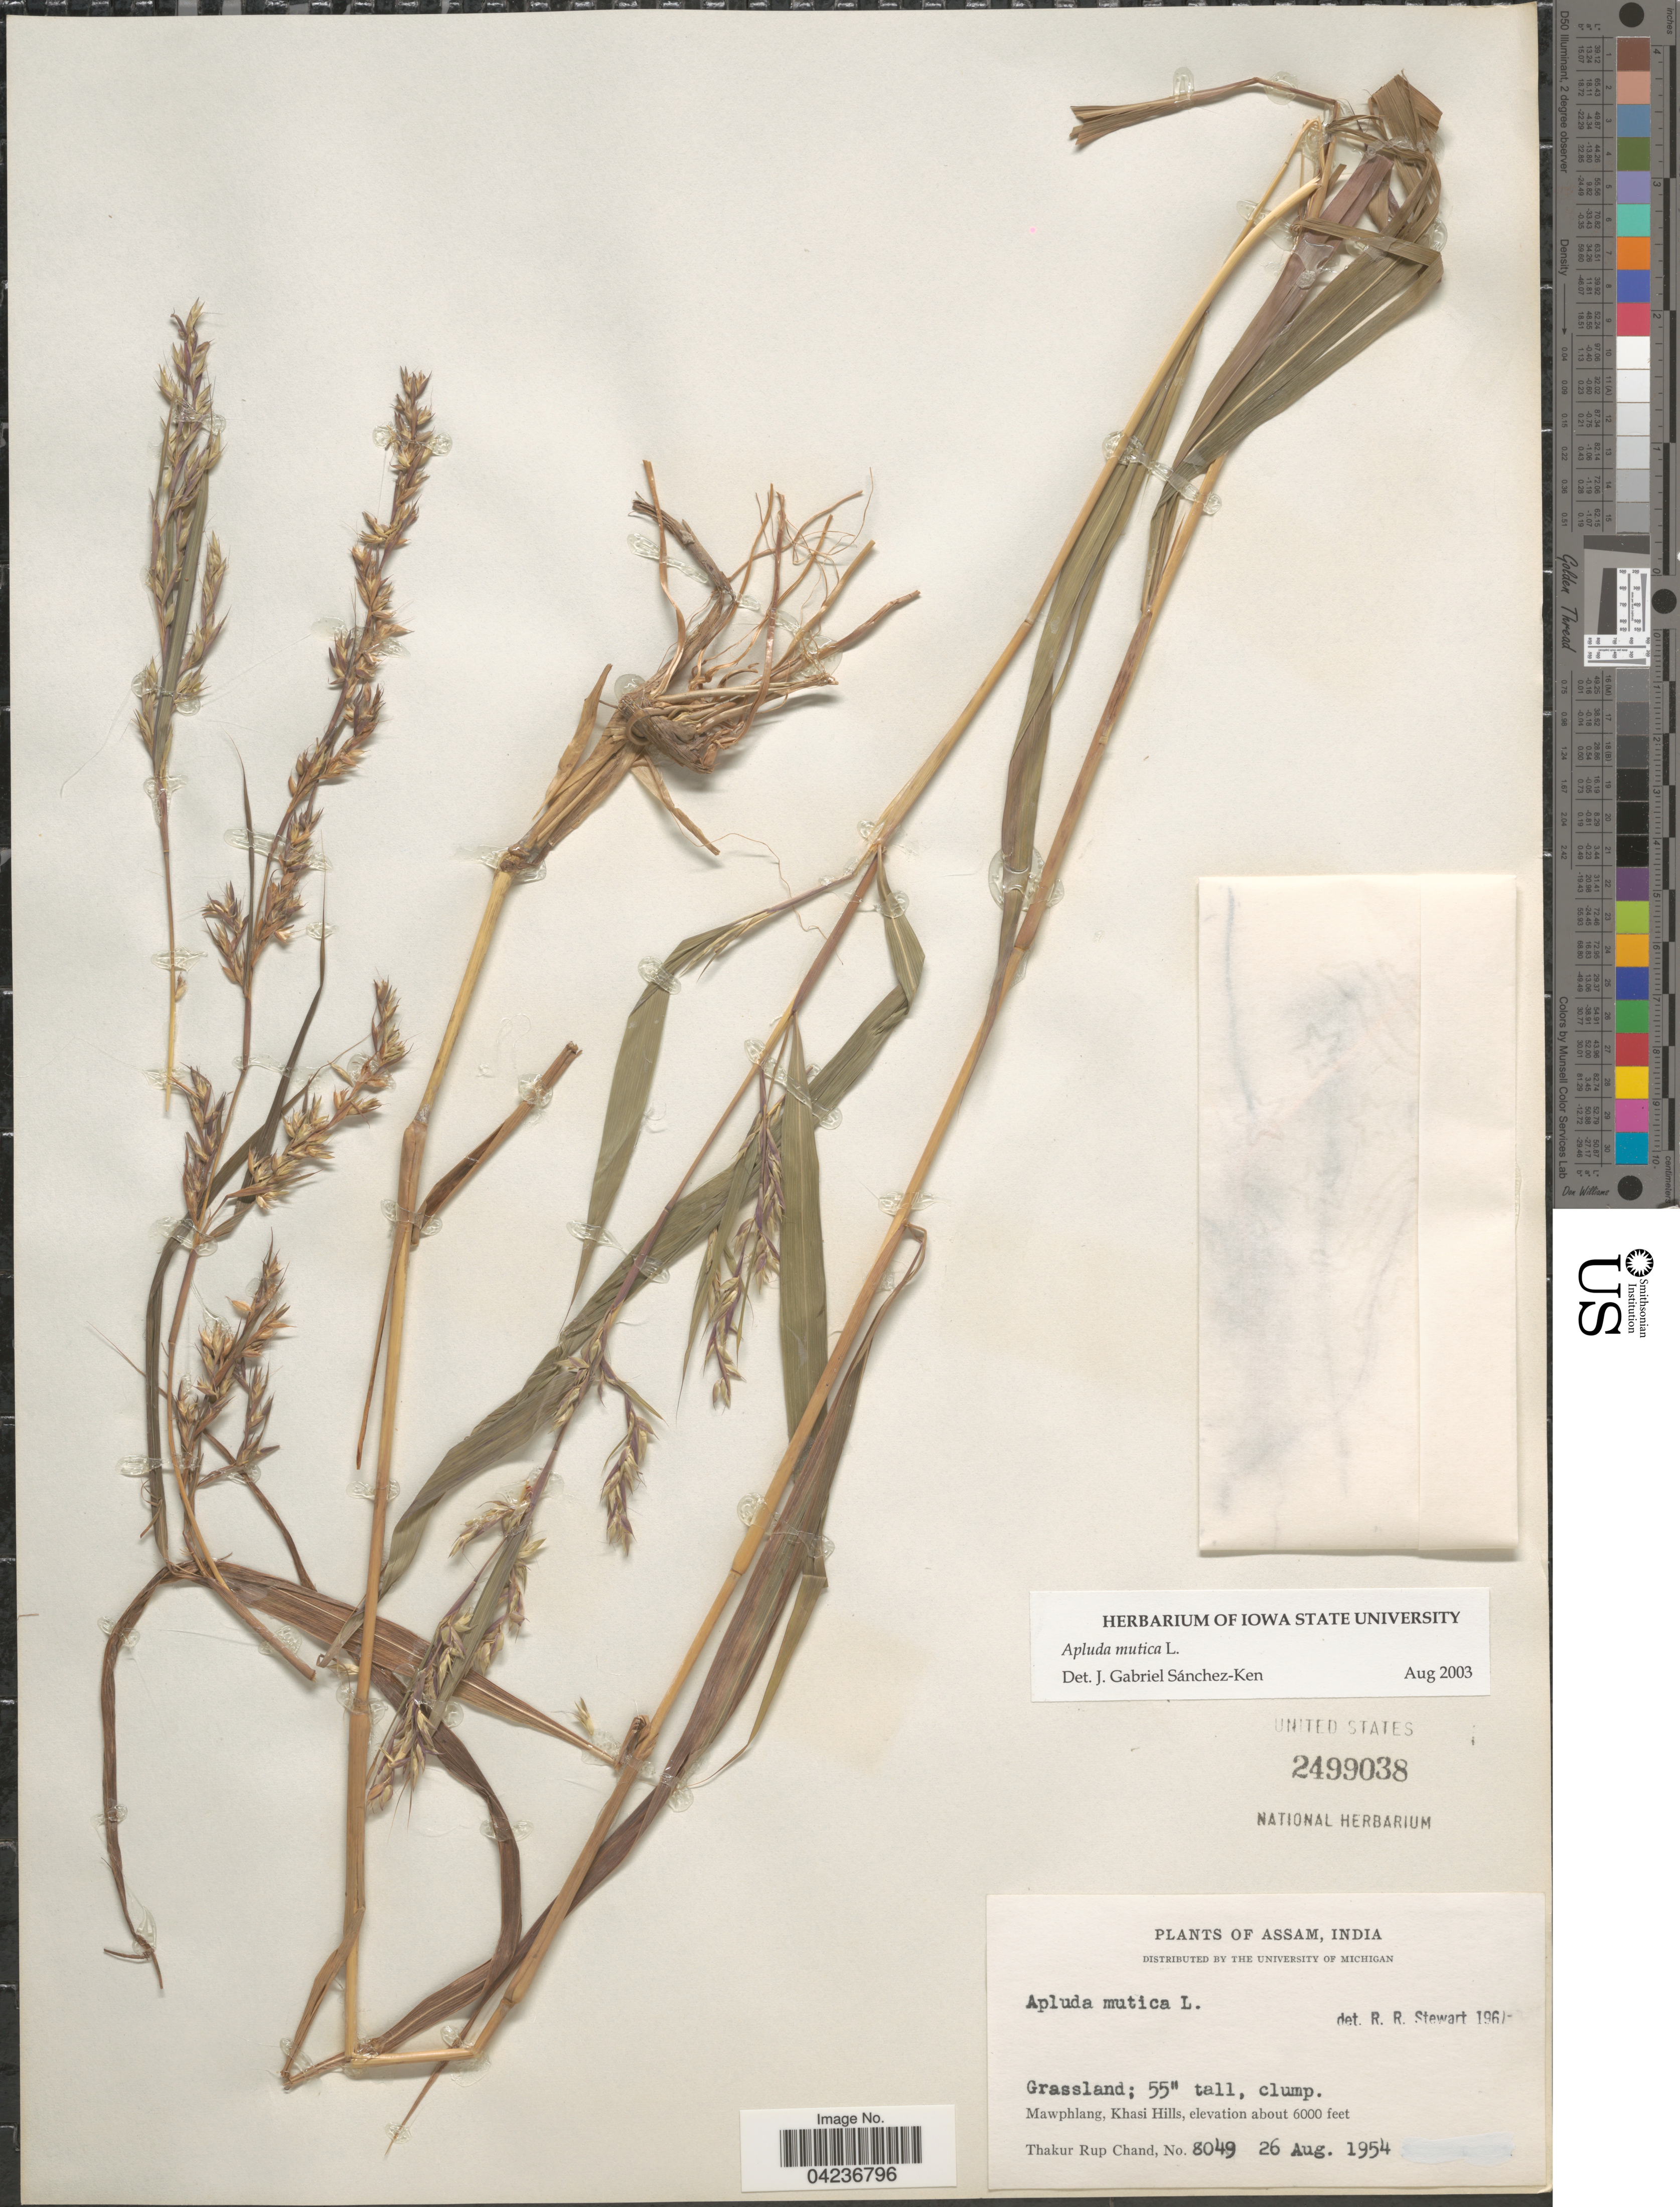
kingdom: Plantae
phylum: Tracheophyta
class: Liliopsida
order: Poales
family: Poaceae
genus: Apluda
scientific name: Apluda mutica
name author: L.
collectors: T. R. Chand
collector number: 8049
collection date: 1954-08-26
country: India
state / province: Meghalaya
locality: Mawphlang, Khasi Hills.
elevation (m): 1829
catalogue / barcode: US 2499038